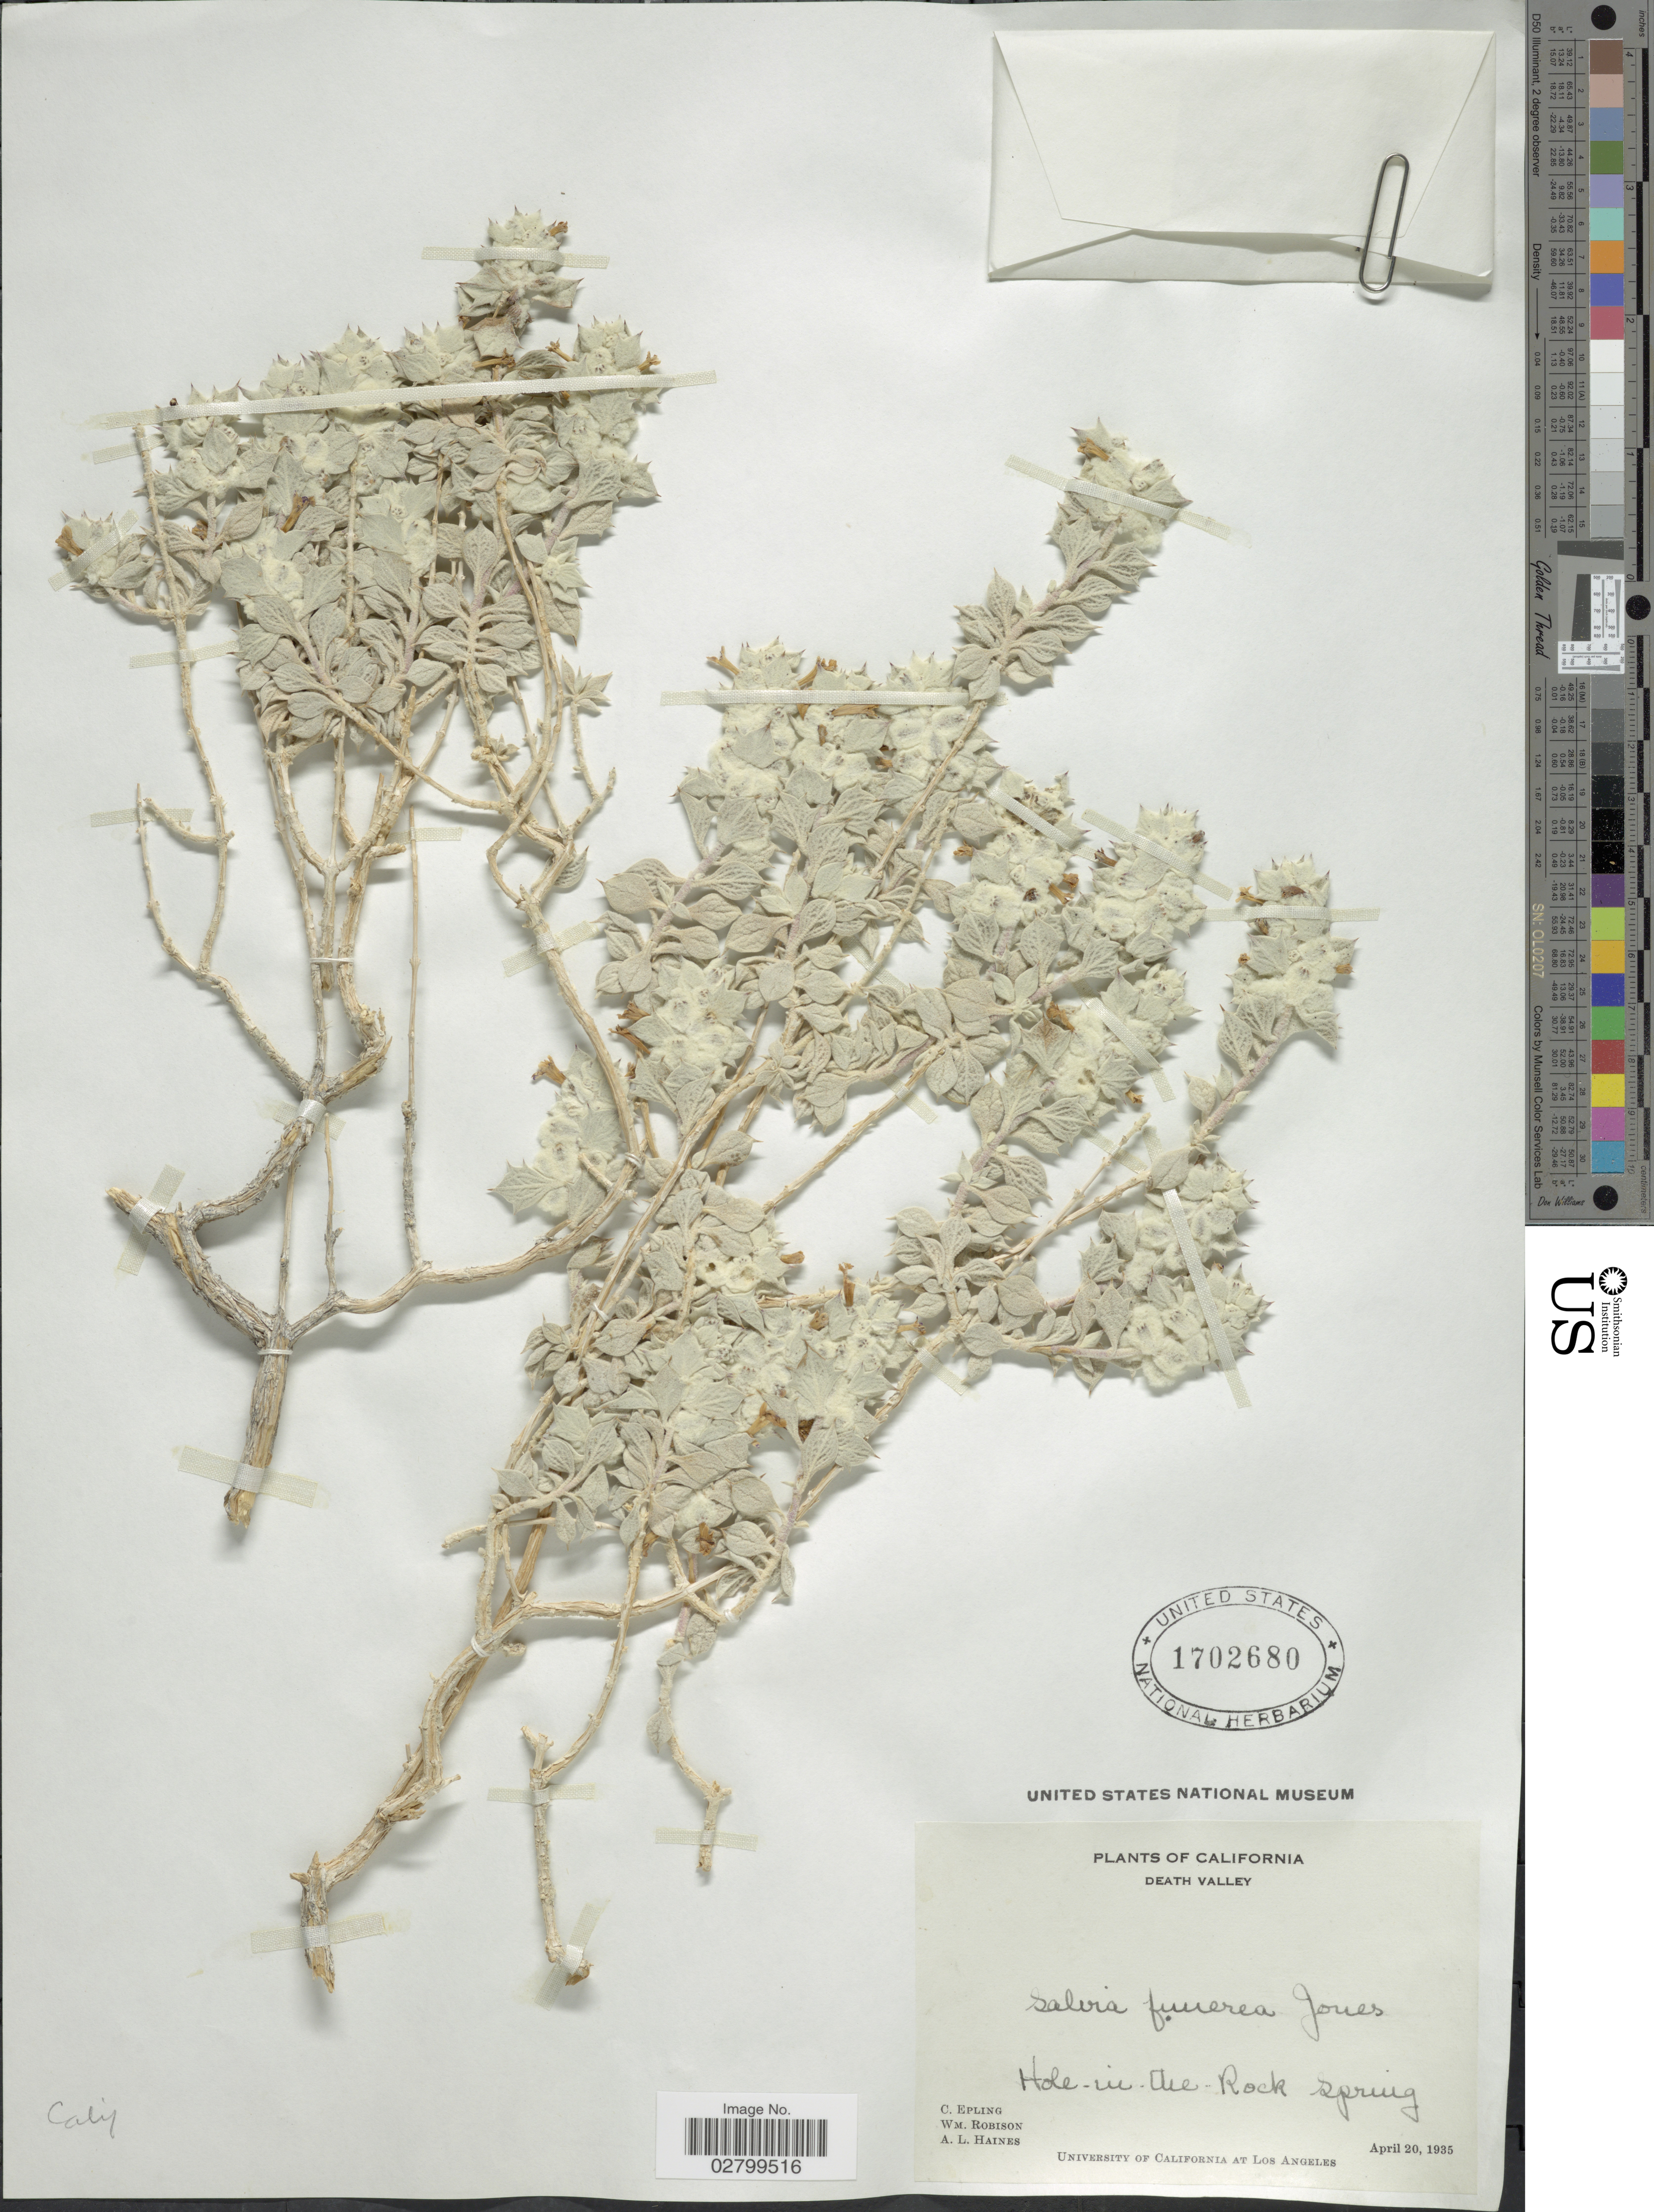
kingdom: Plantae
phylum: Tracheophyta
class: Magnoliopsida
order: Lamiales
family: Lamiaceae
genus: Salvia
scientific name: Salvia funerea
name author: M.E. Jones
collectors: C. C. Epling, W. Robison & A. L. Haines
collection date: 1935-04-20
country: United States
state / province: California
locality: Death Valley. Hole-in-the-Rock Spring.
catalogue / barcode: US 1702680